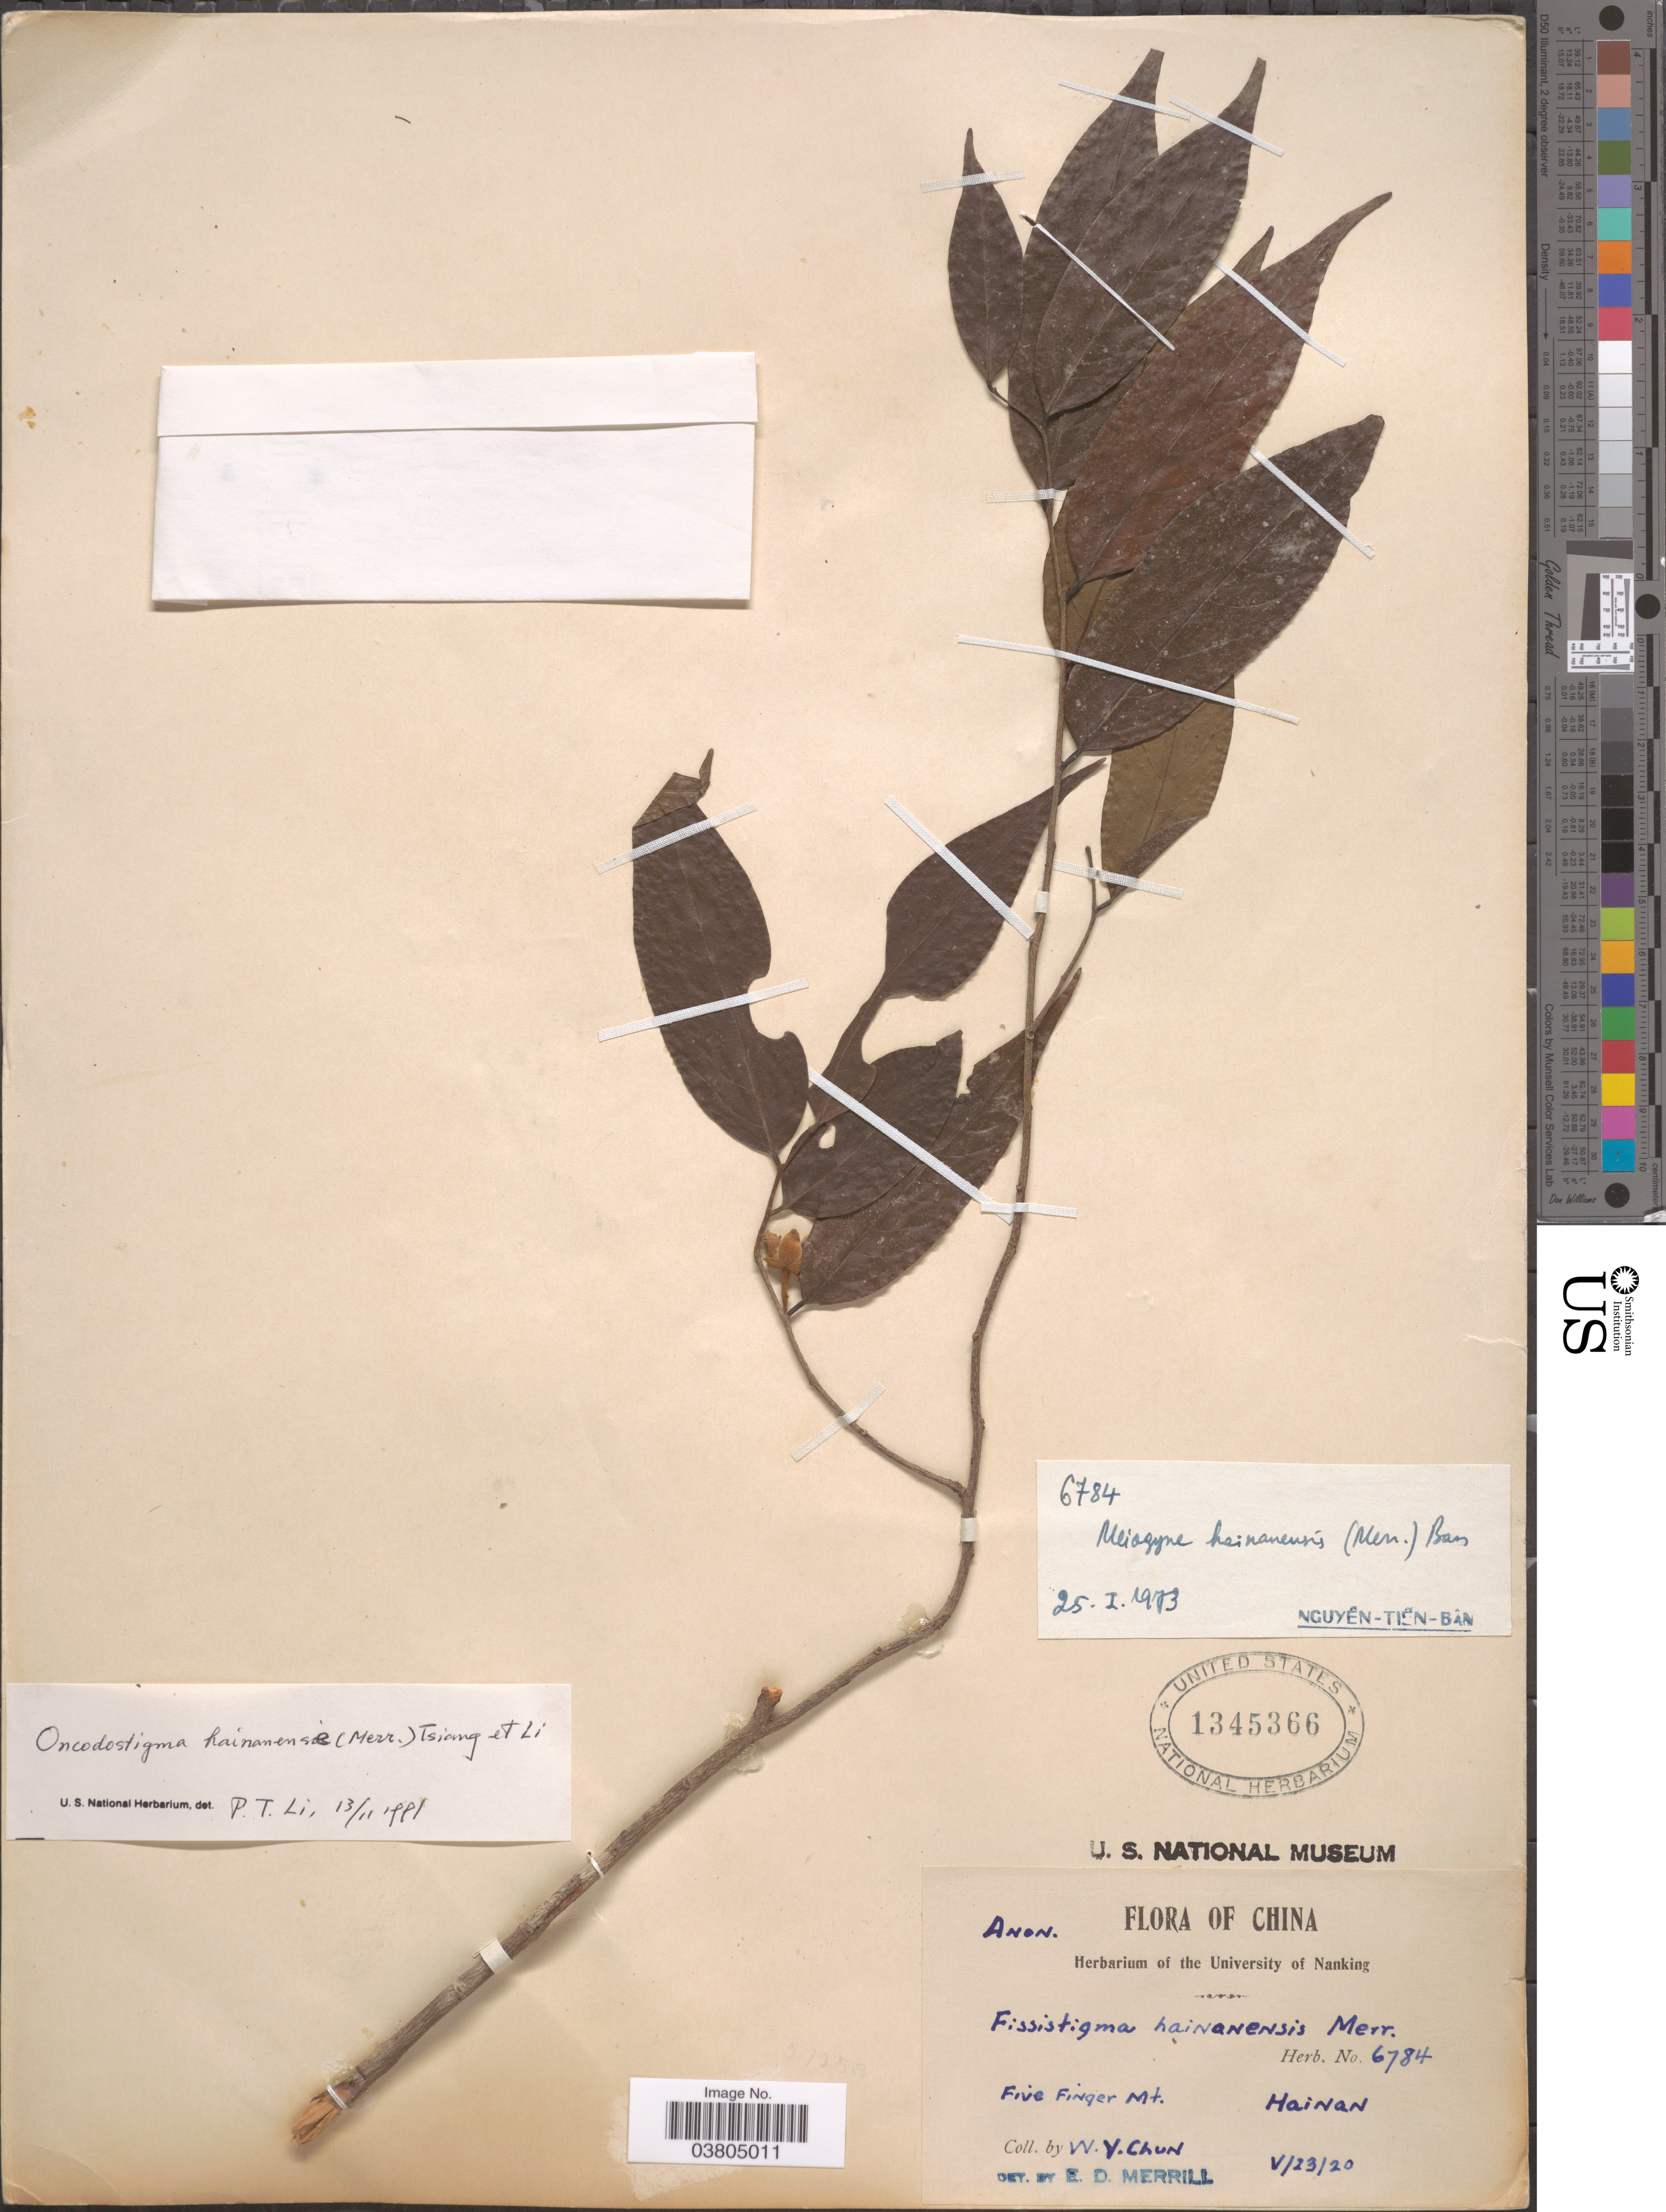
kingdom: Plantae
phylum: Tracheophyta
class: Magnoliopsida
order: Magnoliales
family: Annonaceae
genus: Meiogyne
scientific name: Meiogyne hainanensis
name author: (Merr.) Bân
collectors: W. Y. Chun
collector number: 6784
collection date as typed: Transcribed d/m/y: 23/5/20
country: China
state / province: Hainan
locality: Five Finger Mt.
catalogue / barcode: US 1345366